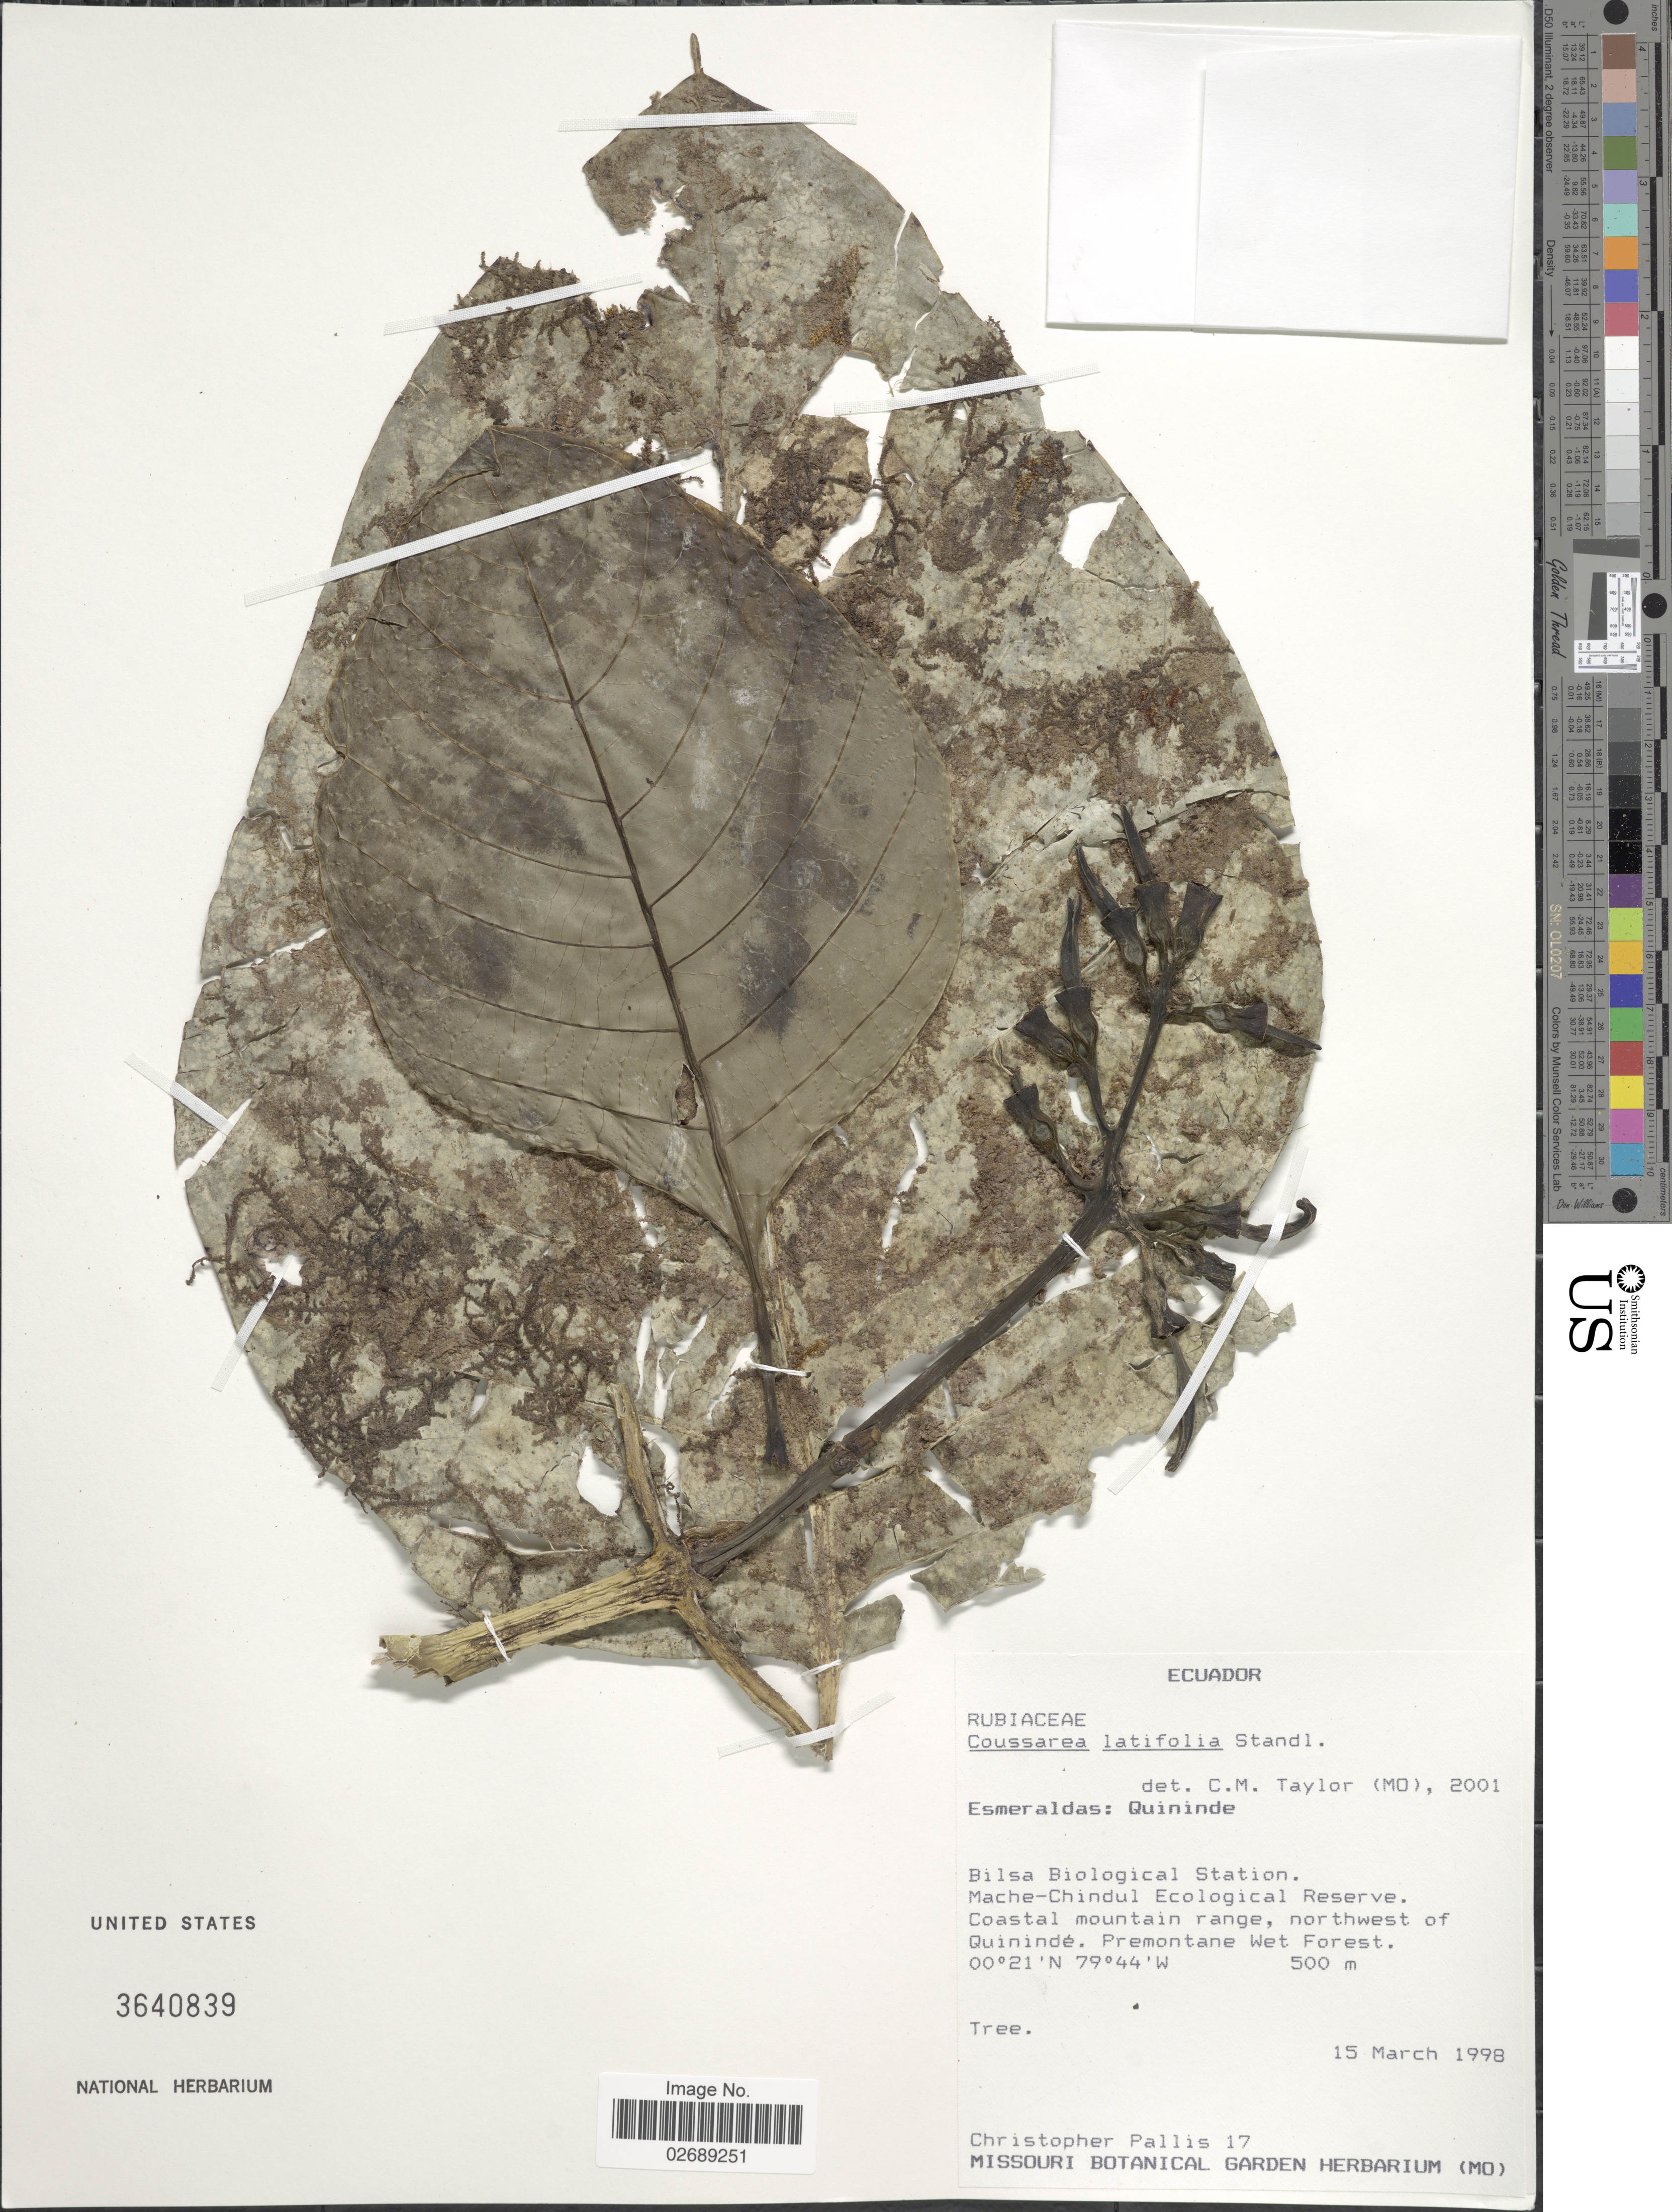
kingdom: Plantae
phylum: Tracheophyta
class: Magnoliopsida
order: Gentianales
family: Rubiaceae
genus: Coussarea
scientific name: Coussarea latifolia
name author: Standl.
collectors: C. Pallis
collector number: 17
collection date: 1998-03-15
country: Ecuador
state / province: Esmeraldas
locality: Quininde, Bilsa Biological Station, Mache Chindul Ecological Reserve. Coastal mountain range, northwest of Quininde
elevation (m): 500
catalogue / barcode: US 3640839